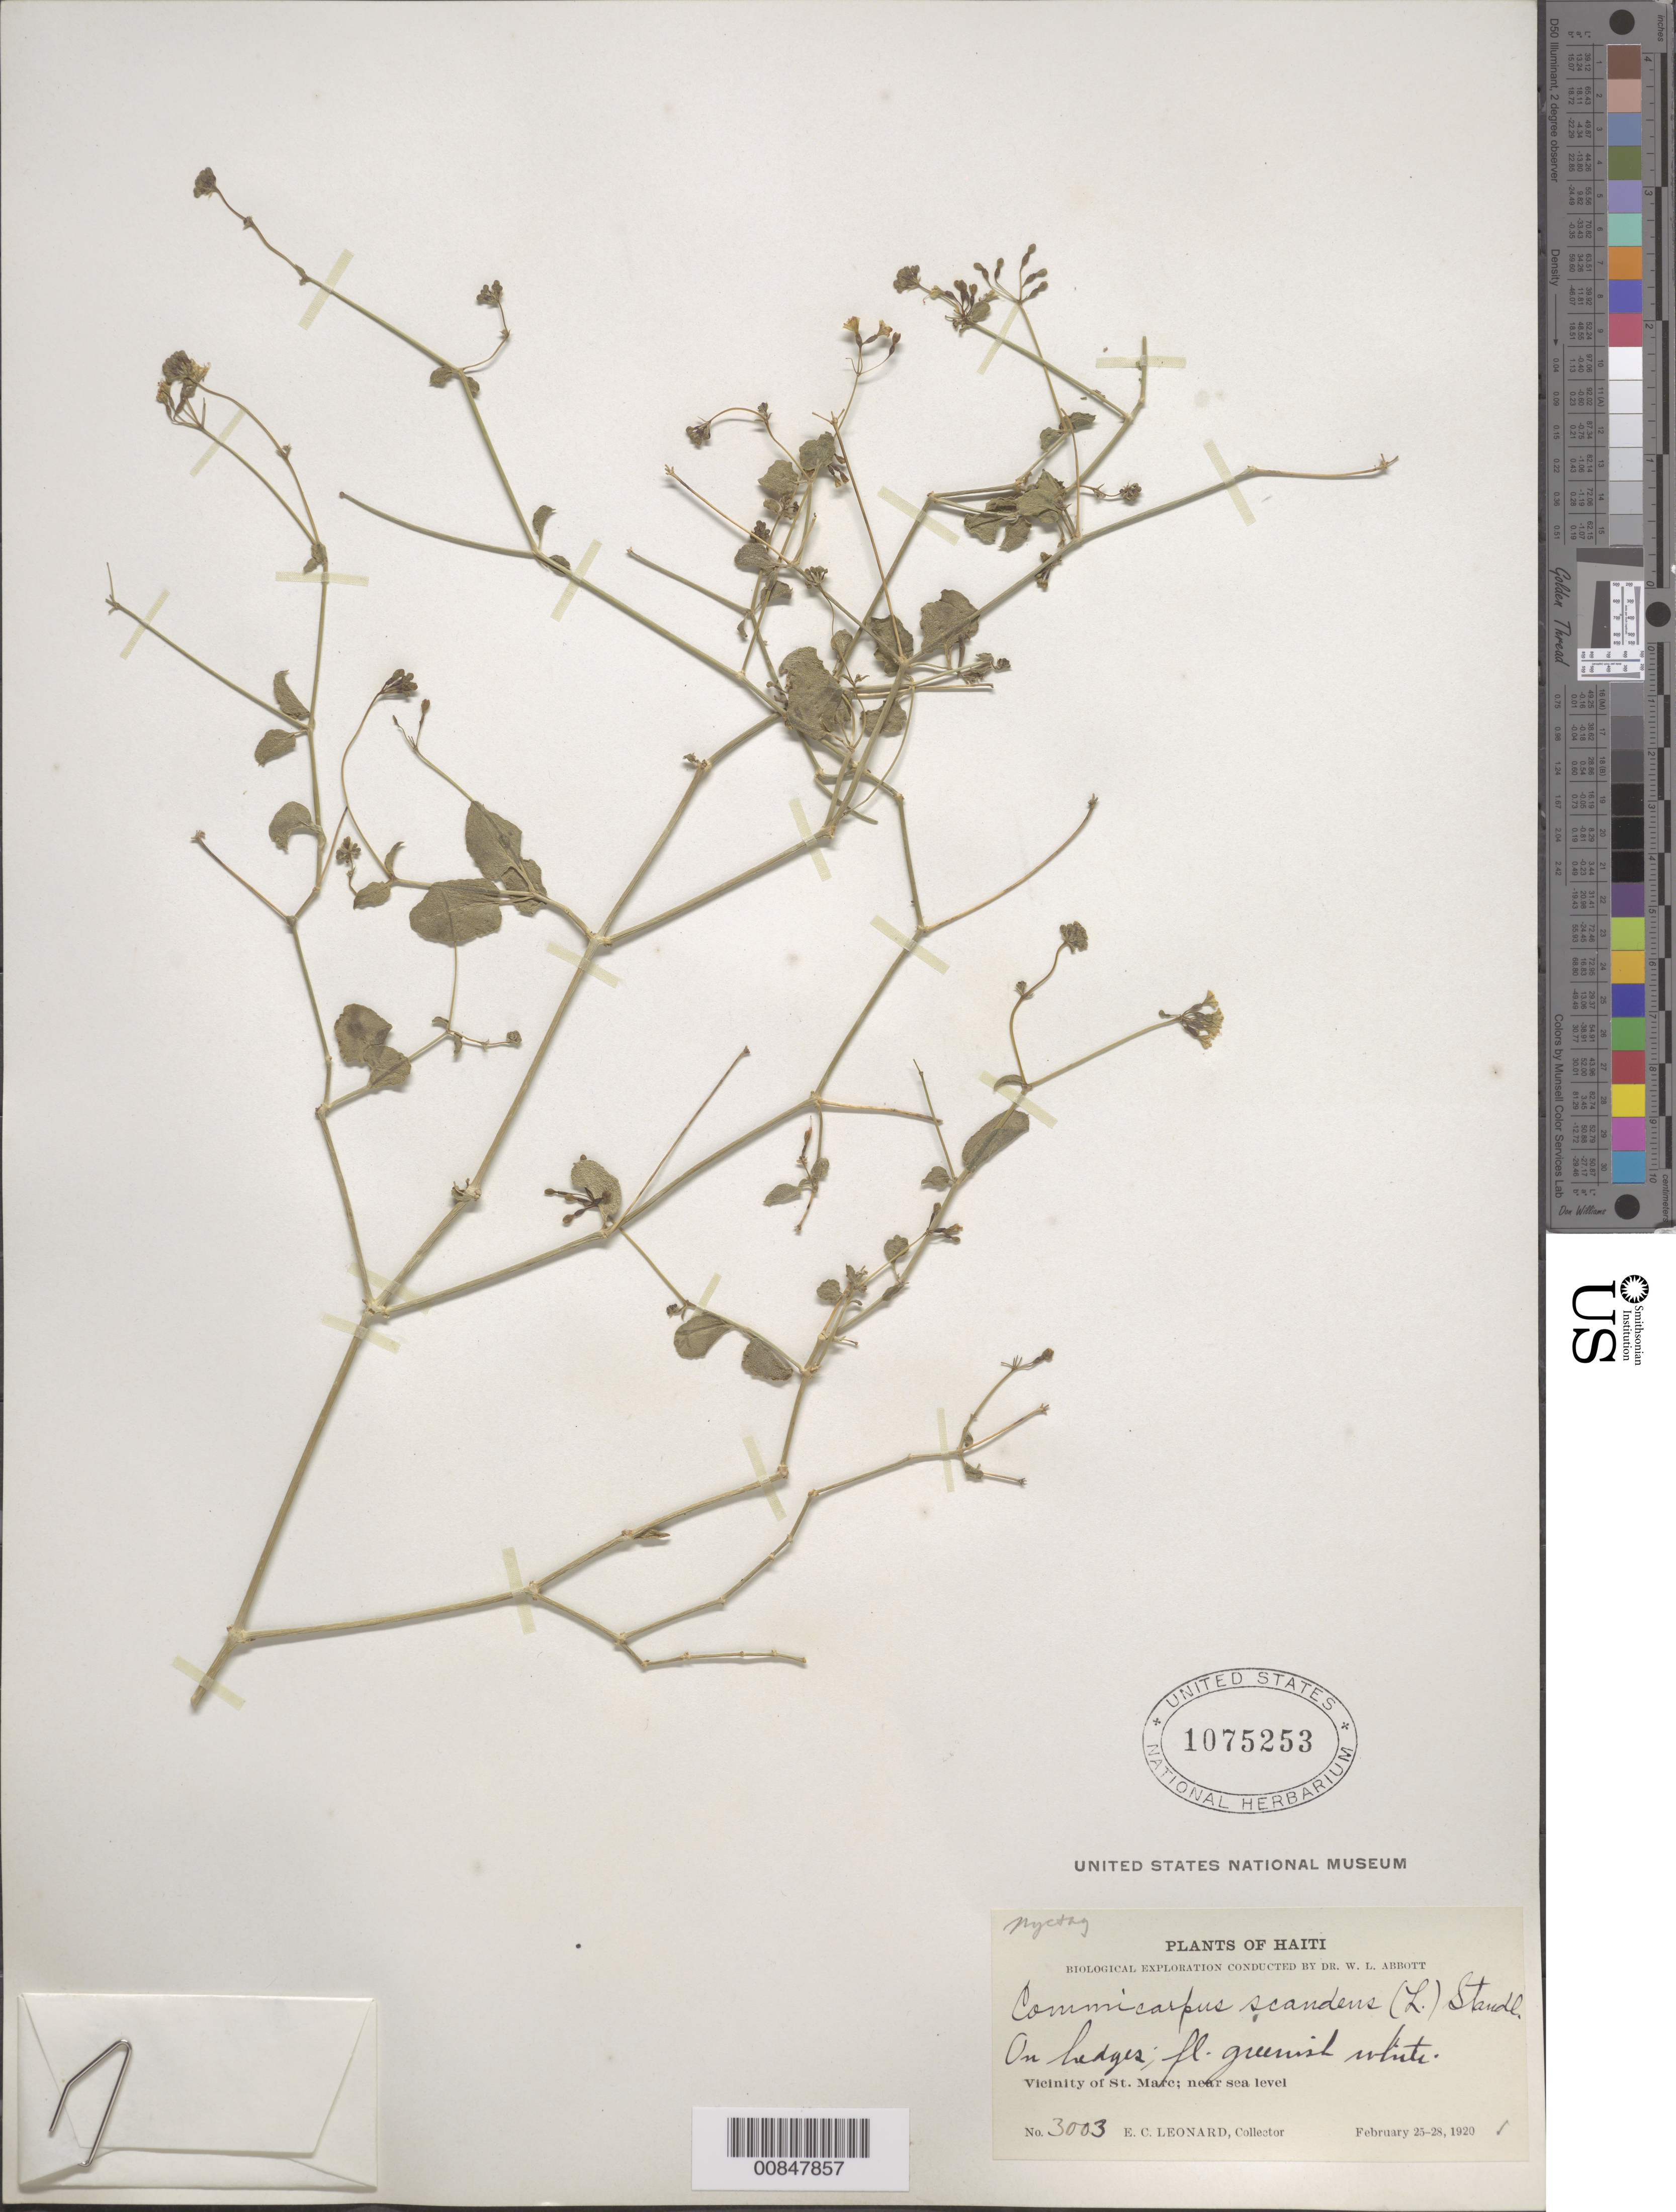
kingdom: Plantae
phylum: Tracheophyta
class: Magnoliopsida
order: Caryophyllales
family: Nyctaginaceae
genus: Boerhavia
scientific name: Boerhavia scandens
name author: L.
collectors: E. C. Leonard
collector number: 3003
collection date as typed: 25 Feb 1920 to 28 Feb 1920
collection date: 1920-02-25/1920-02-28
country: Haiti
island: Hispaniola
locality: Vicinity of St. Marc.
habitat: On hedges.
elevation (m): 0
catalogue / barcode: US 1075253